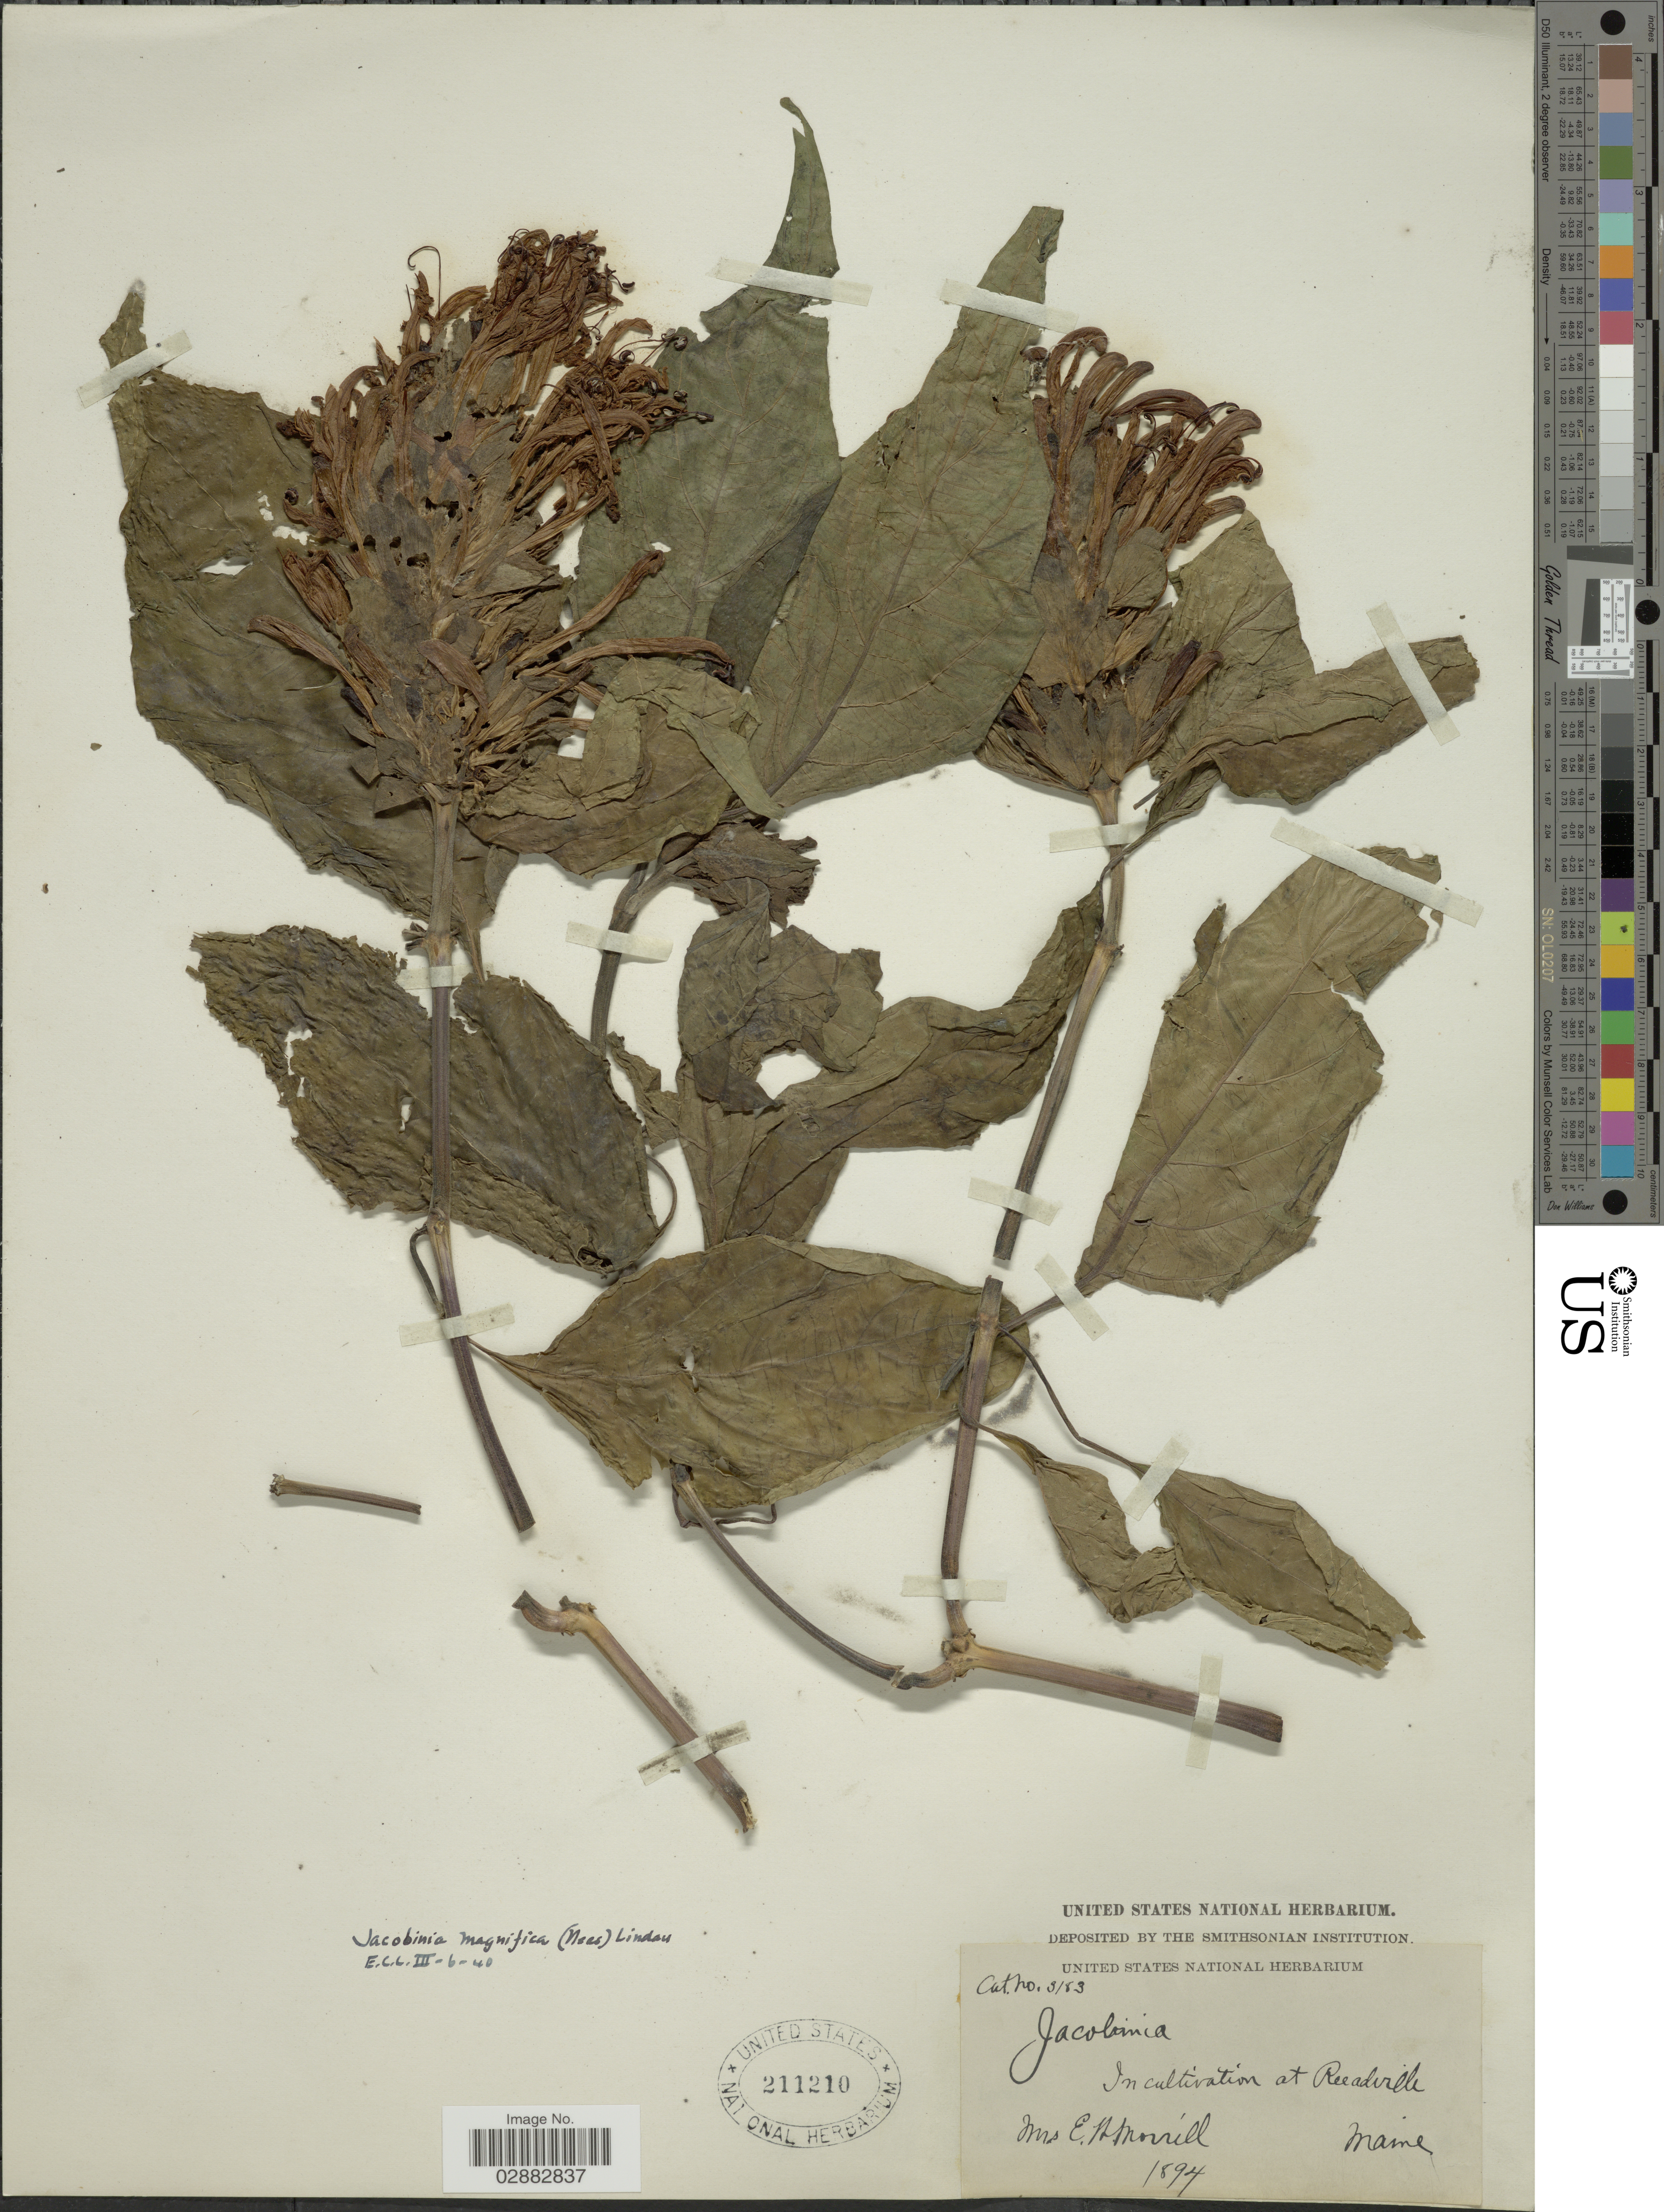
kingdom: Plantae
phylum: Tracheophyta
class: Magnoliopsida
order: Lamiales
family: Acanthaceae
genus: Jacobinia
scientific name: Jacobinia magnifica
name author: (Nees) Lindau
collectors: E. Morrill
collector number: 3183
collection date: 1894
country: United States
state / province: Maine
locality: In cultivation at Reeadville [Readfield].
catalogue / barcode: US 211210